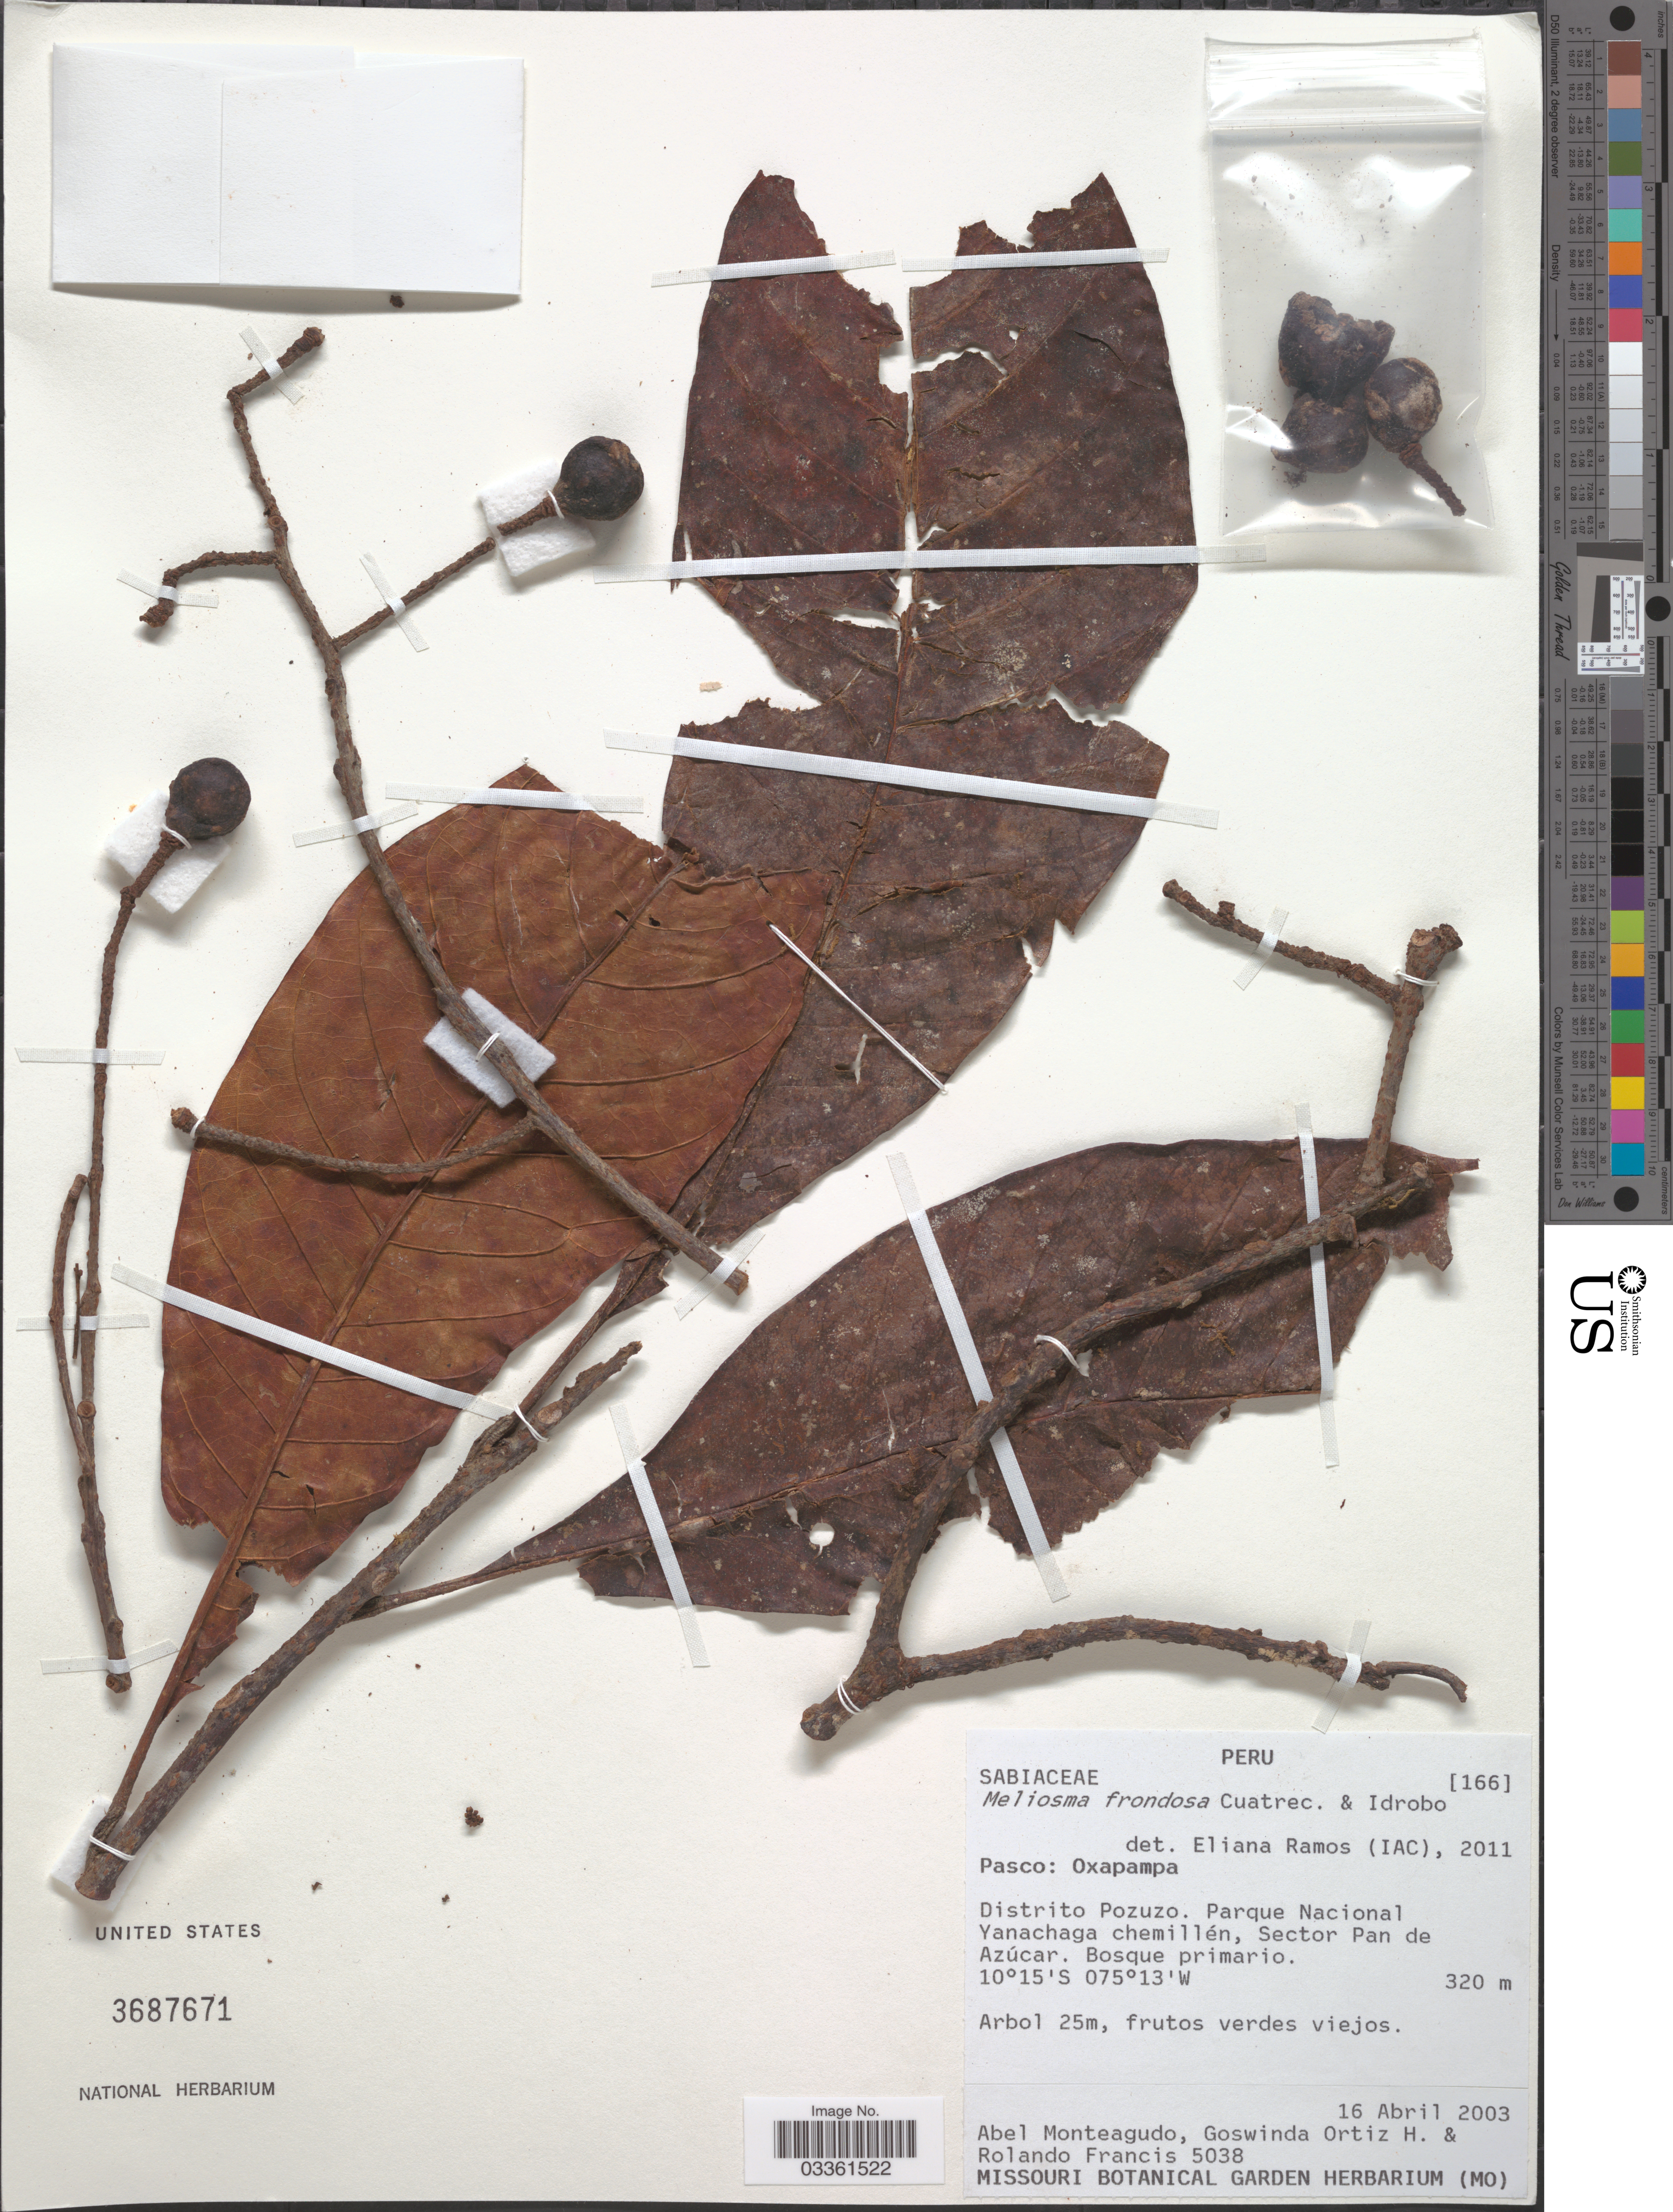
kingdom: Plantae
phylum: Tracheophyta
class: Magnoliopsida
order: Proteales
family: Sabiaceae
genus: Meliosma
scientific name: Meliosma frondosa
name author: Cuatrec. & Idrobo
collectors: A. Monteagudo, G. Ortiz H. & R. Francis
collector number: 5038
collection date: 2003-04-16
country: Peru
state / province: Pasco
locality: Oxapampa. Distrito Pozuzo. Parque Nacional Yanachaga chemillén, Sector Pan de Azúcar.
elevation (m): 320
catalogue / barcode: US 3687671